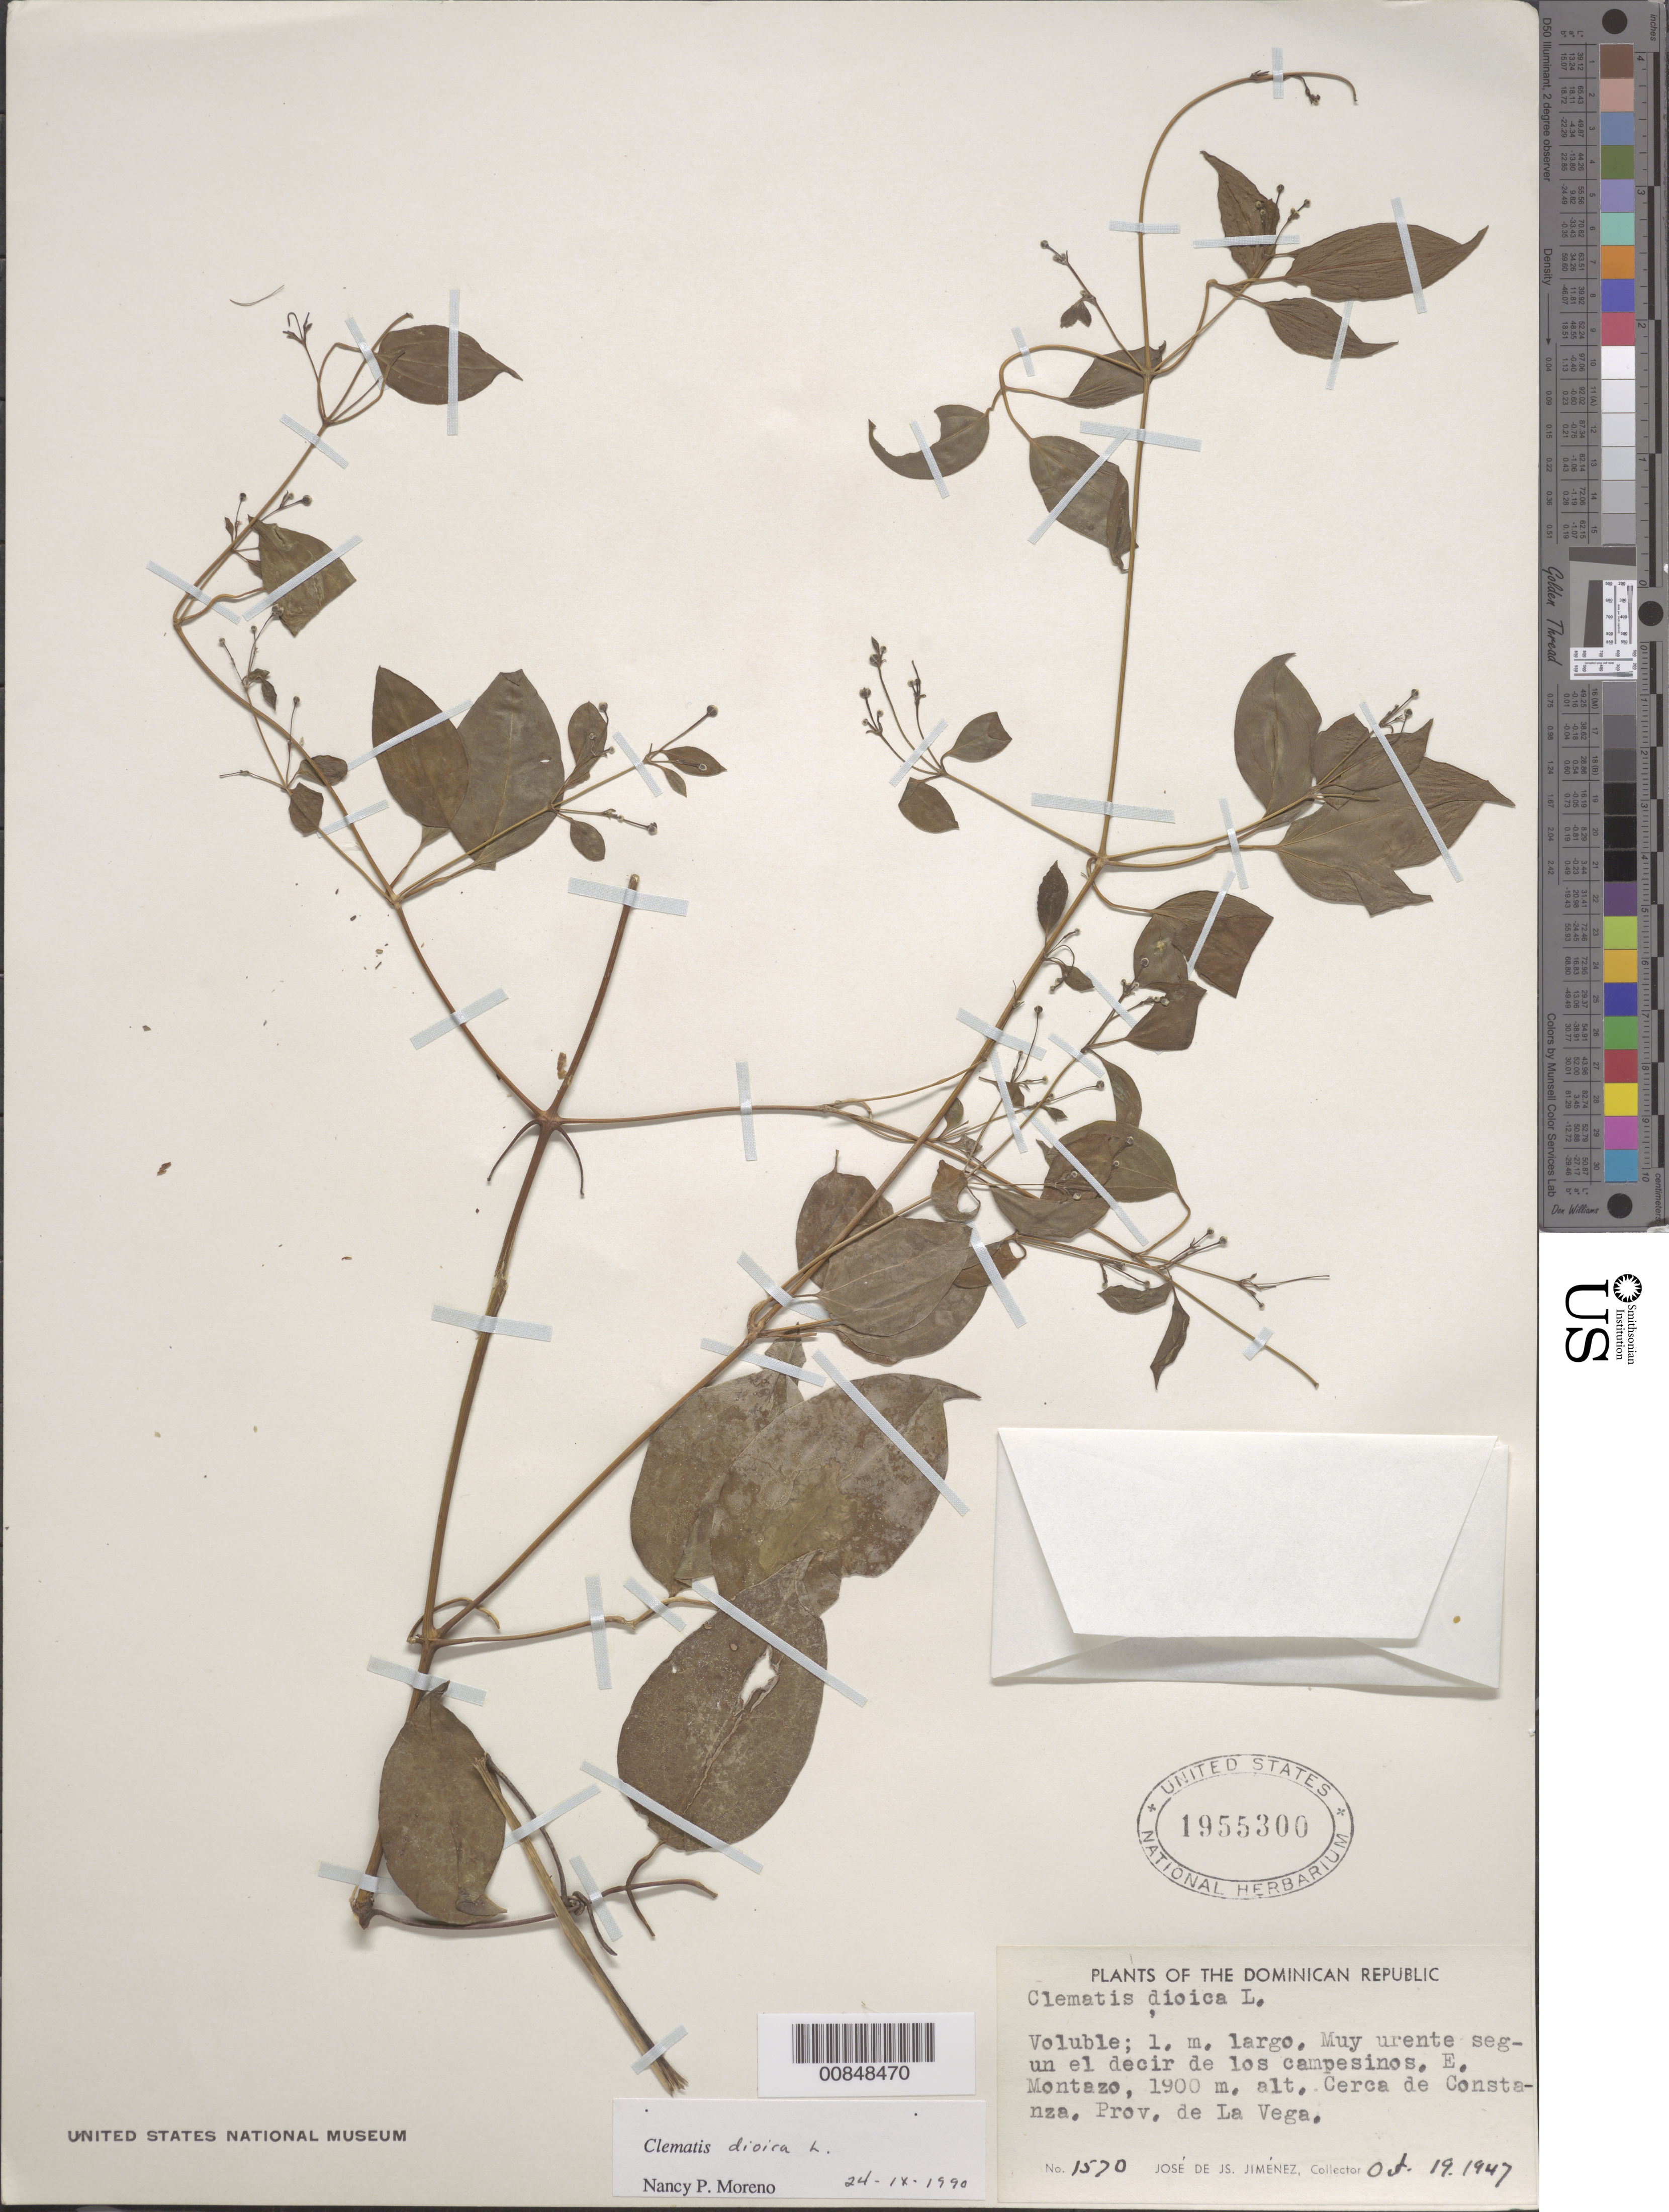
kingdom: Plantae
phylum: Tracheophyta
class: Magnoliopsida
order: Ranunculales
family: Ranunculaceae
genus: Clematis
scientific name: Clematis dioica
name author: L.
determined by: Moreno, N. P.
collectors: J. J. Jiménez Almonte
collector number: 1570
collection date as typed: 19 Oct 1947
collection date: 1947-10-19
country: Dominican Republic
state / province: La Vega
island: Hispaniola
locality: E. Montazo, cerca de Constanza.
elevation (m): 1900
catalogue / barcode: US 1955300